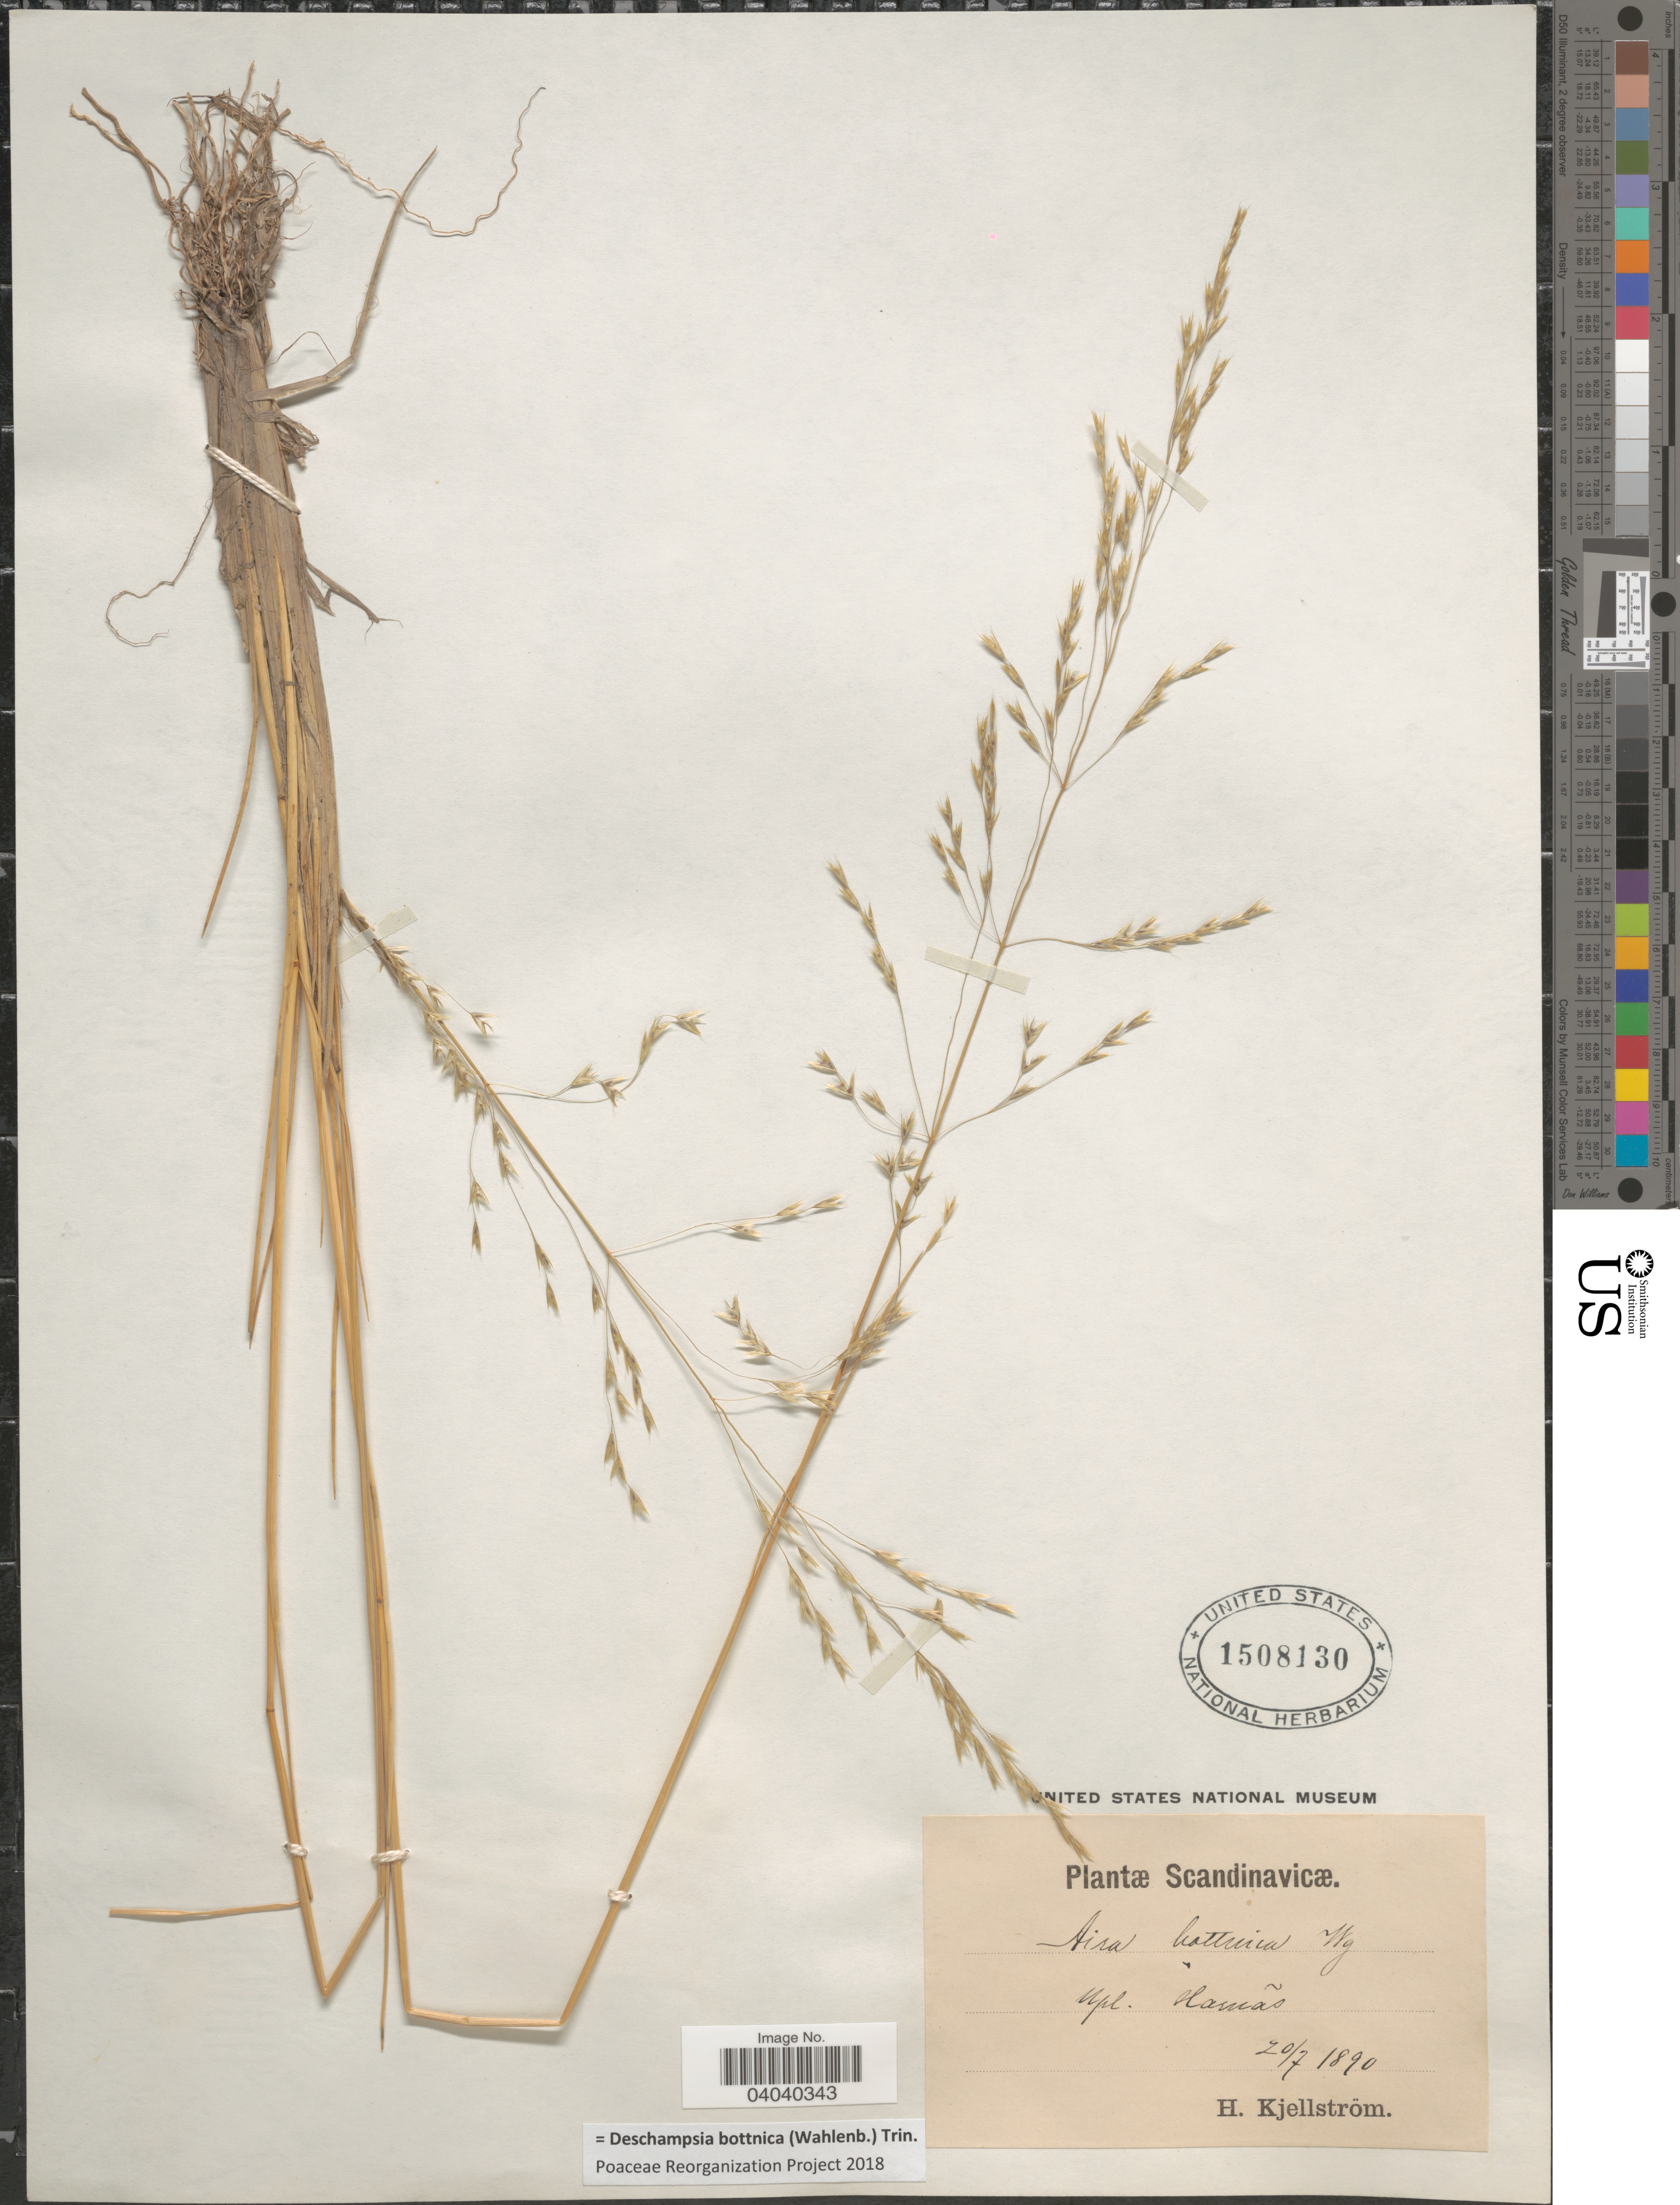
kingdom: Plantae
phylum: Tracheophyta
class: Liliopsida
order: Poales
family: Poaceae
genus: Deschampsia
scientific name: Deschampsia bottnica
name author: (Wahlenb.) Trin.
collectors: H. Kjellström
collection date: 1890-07-20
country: Sweden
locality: Scandinavicæ. Upl. Harnäs.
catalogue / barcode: US 1508130